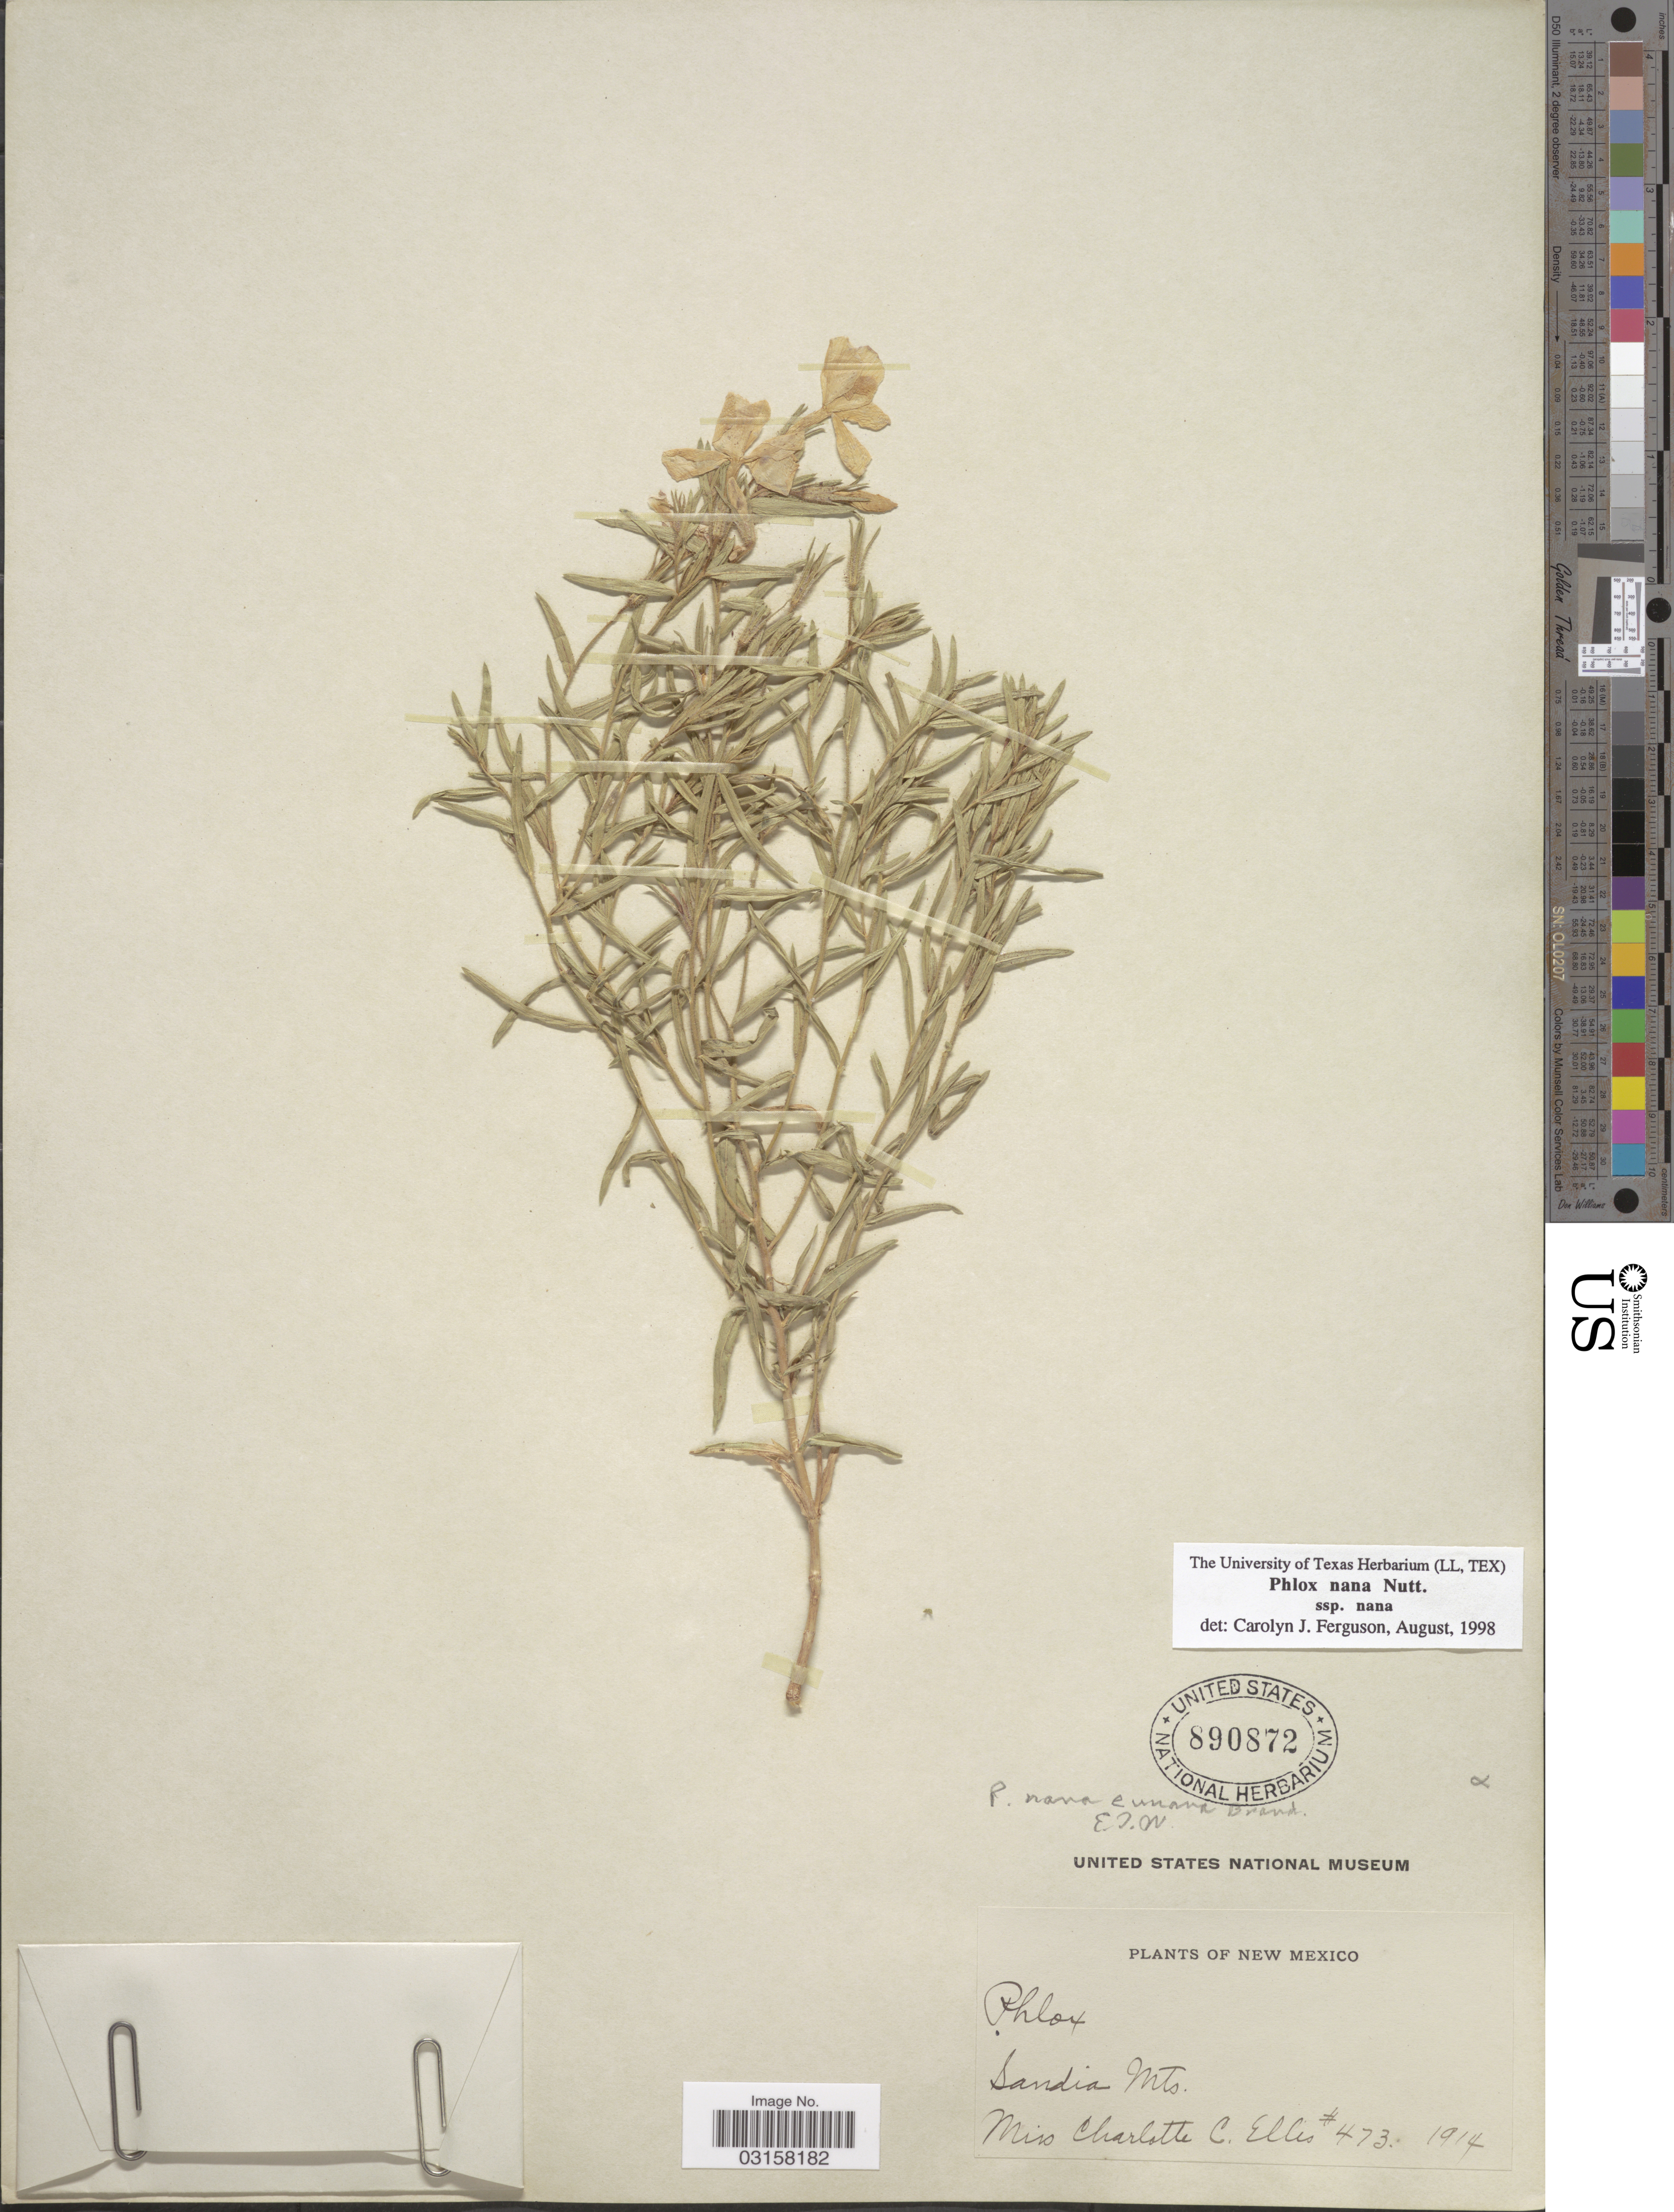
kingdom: Plantae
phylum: Tracheophyta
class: Magnoliopsida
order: Ericales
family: Polemoniaceae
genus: Phlox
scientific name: Phlox nana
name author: Nutt.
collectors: C. C. Ellis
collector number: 473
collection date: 1914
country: United States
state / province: New Mexico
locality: Sandia Mts.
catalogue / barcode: US 890872